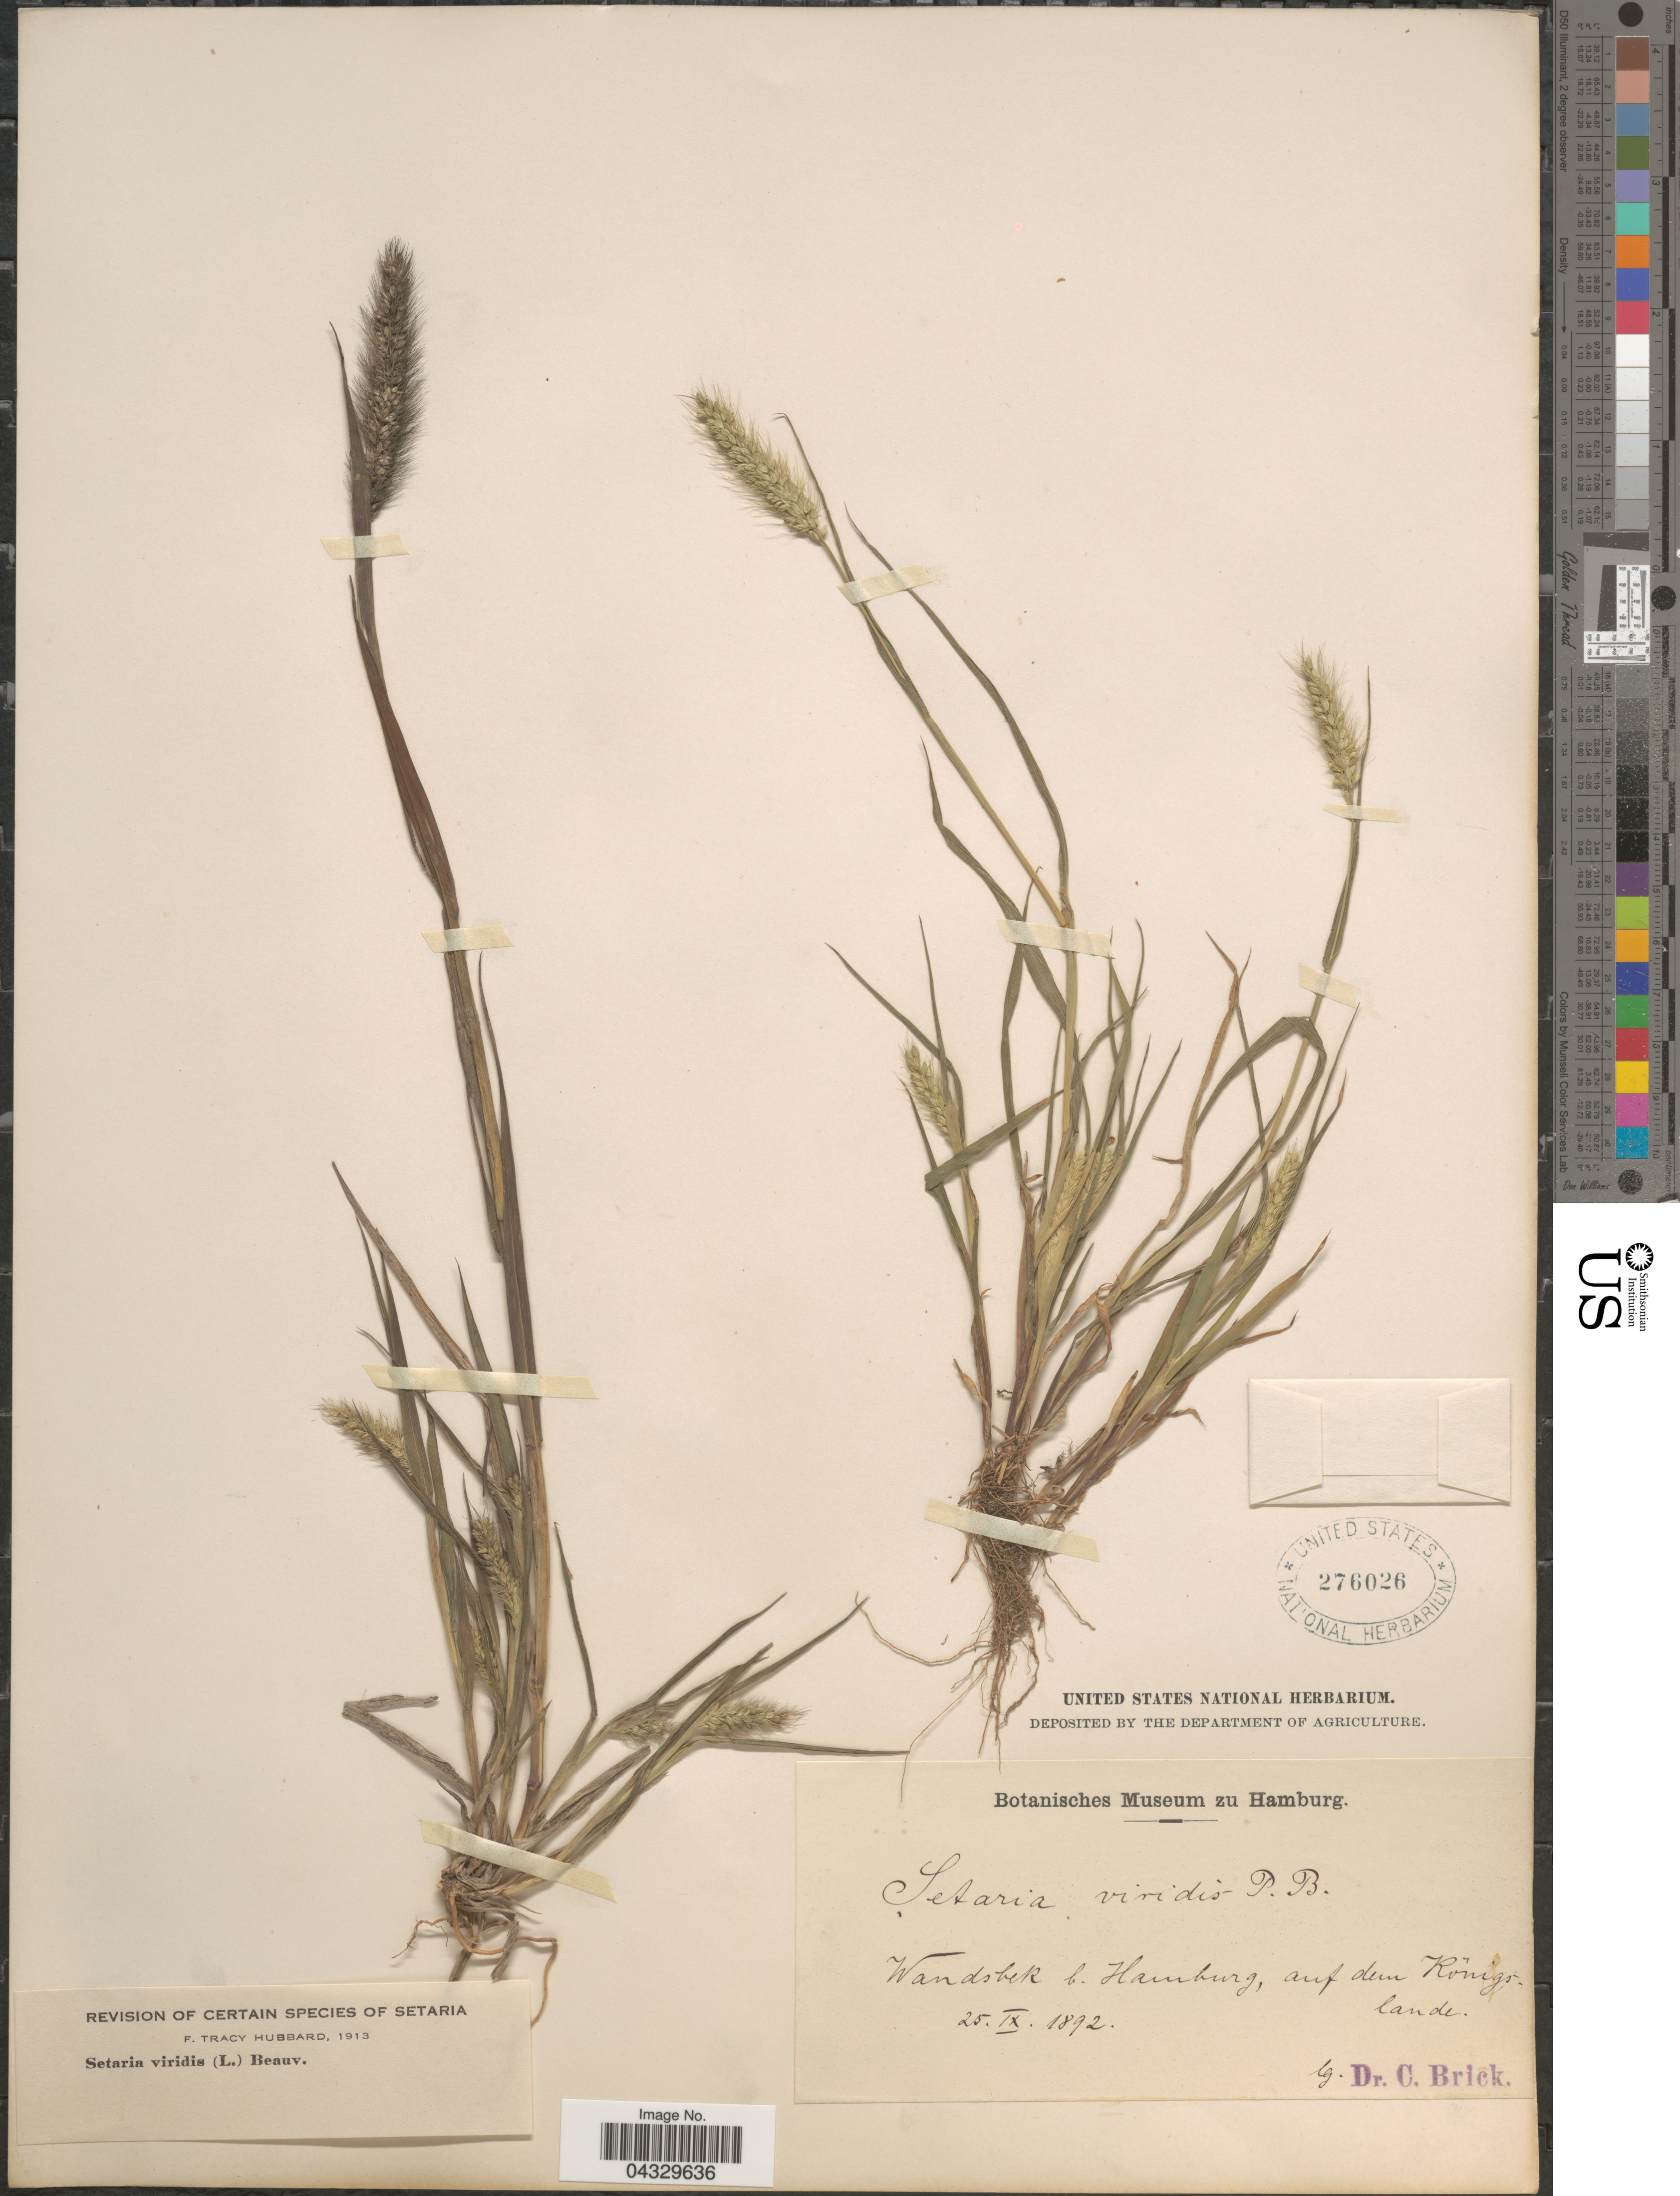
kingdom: Plantae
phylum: Tracheophyta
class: Liliopsida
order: Poales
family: Poaceae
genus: Setaria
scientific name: Setaria viridis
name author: (L.) P. Beauv.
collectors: C. Brick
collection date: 1892-09-25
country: Germany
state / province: Hamburg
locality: Wandsbek b. Hamburg, auf dem Kônigslande.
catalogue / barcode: US 276026